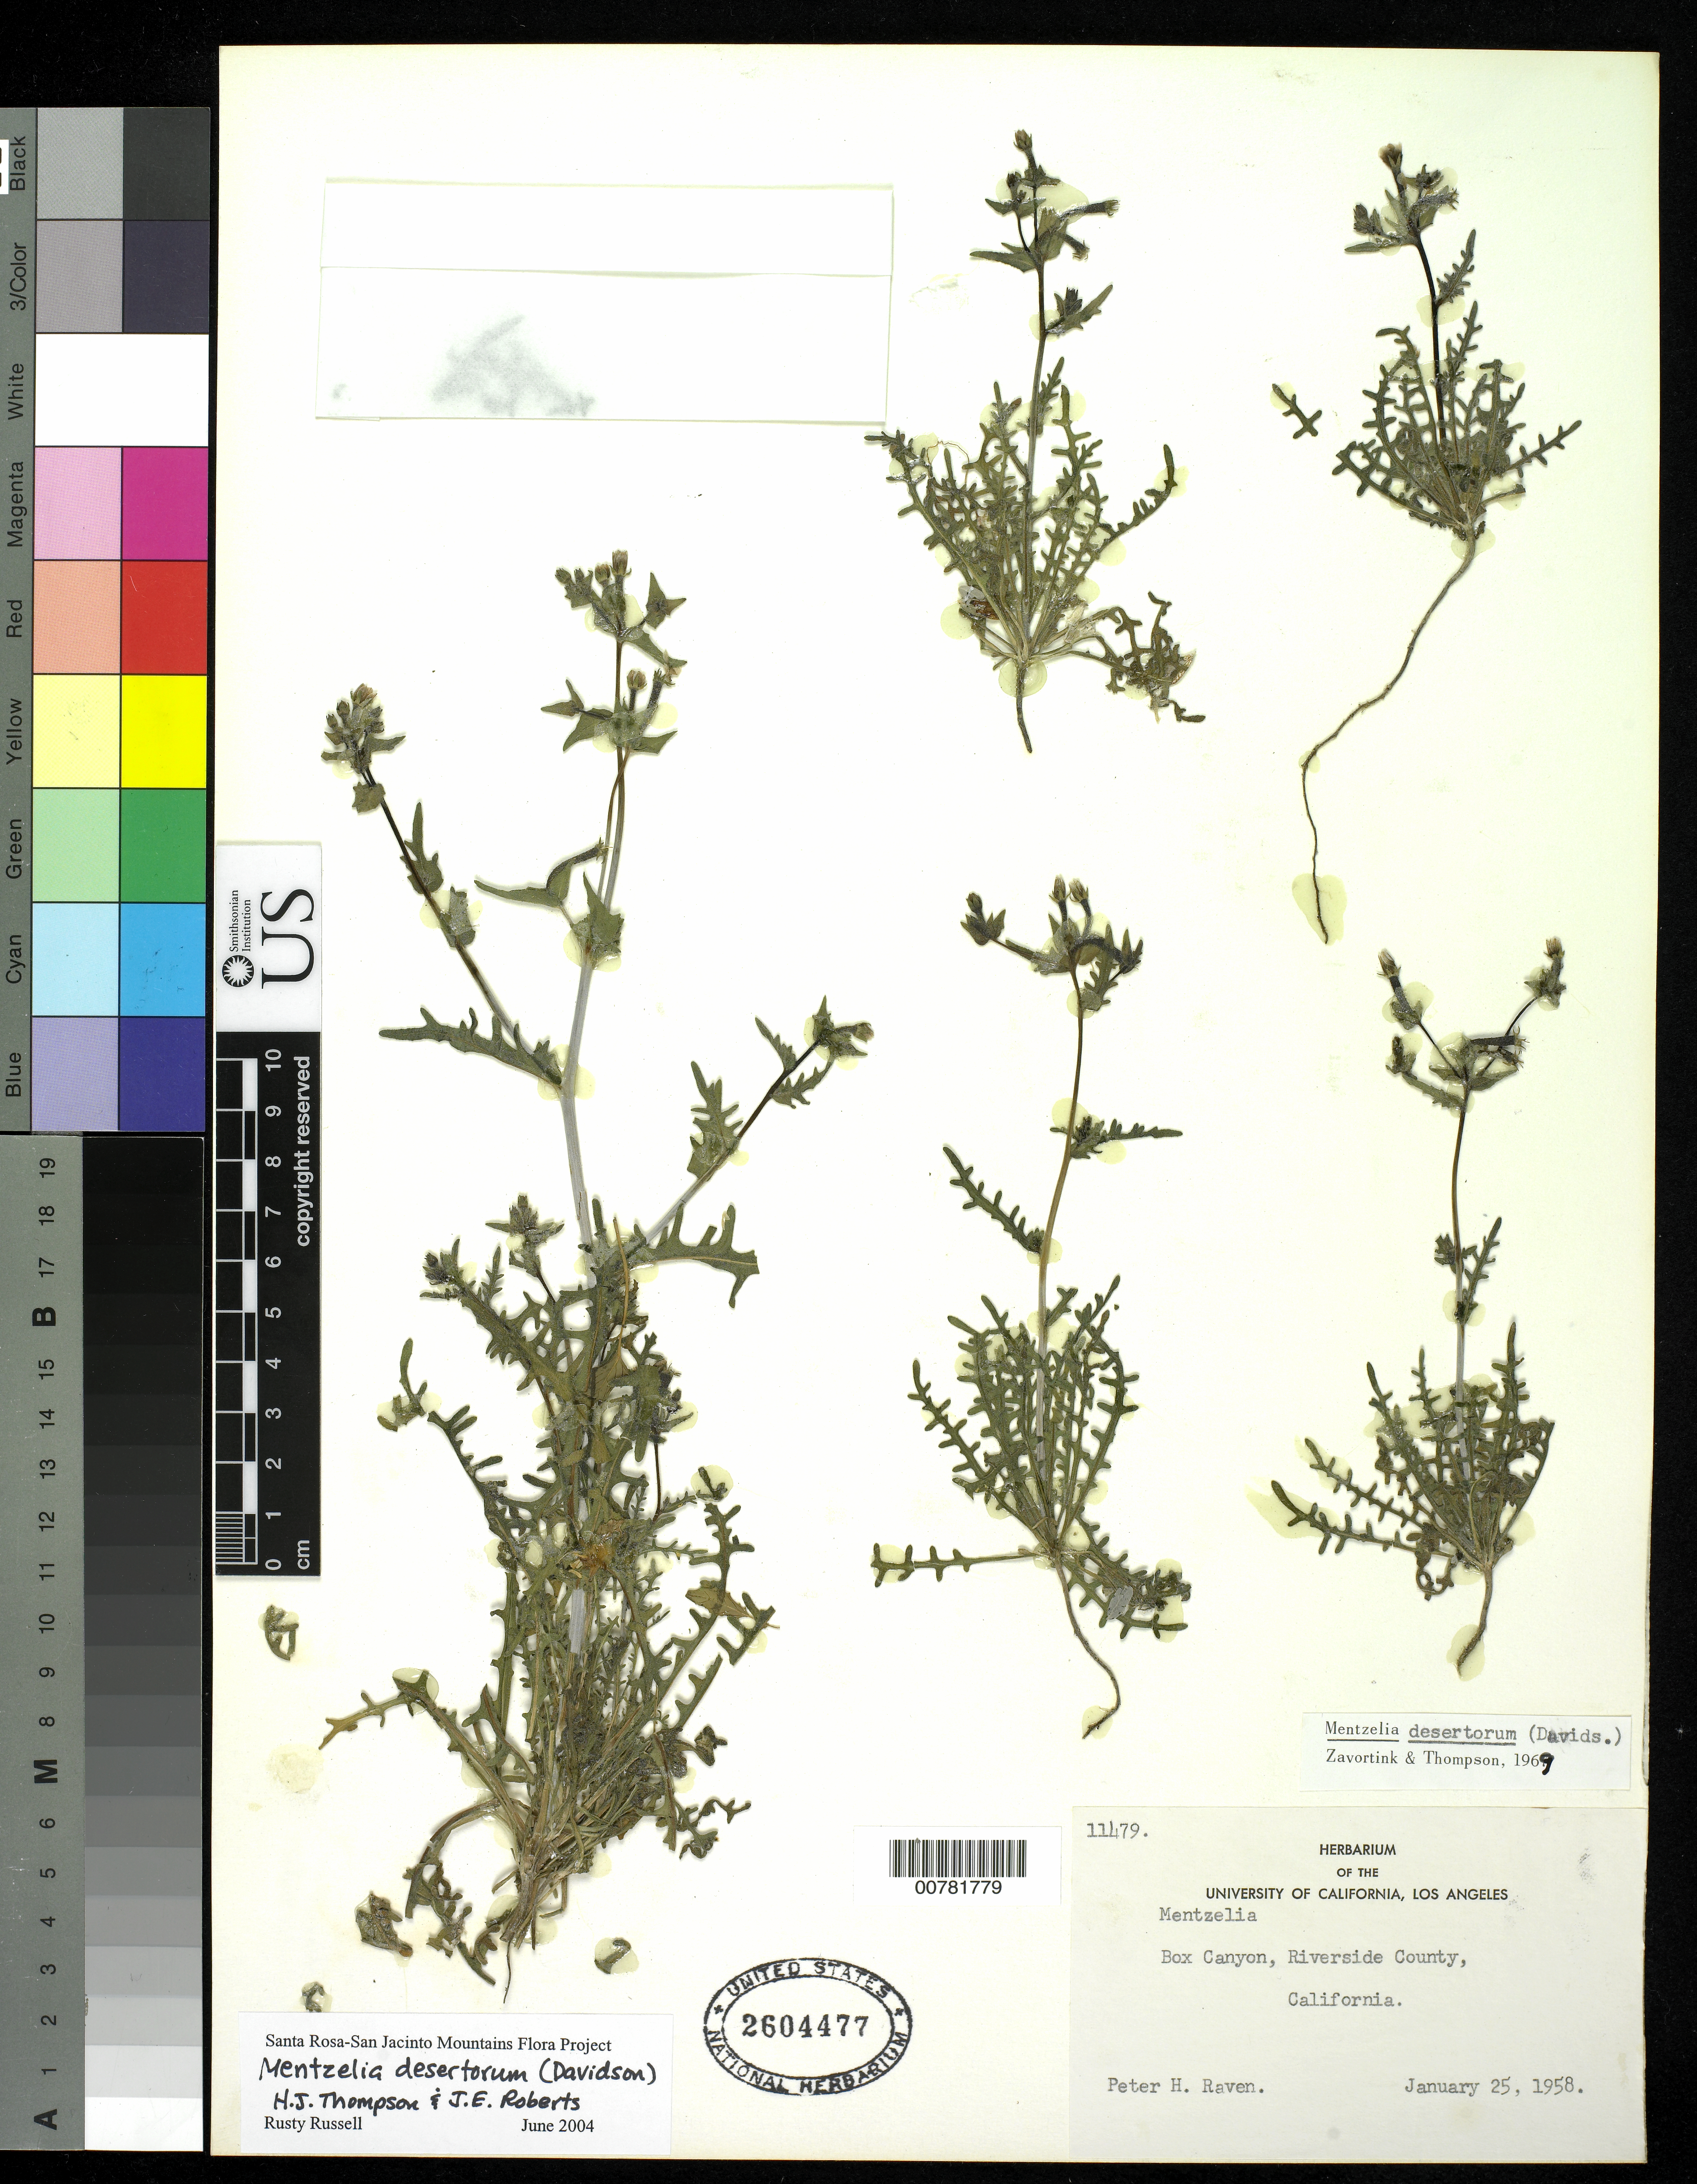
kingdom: Plantae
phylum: Tracheophyta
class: Magnoliopsida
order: Cornales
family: Loasaceae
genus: Mentzelia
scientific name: Mentzelia desertorum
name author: (Davidson) H.J. Thomps. & J.F. Macbr.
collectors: P. Raven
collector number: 11479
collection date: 1958-01-25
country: United States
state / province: California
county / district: Riverside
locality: Box Canyon, Riverside County.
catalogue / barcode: US 2604477